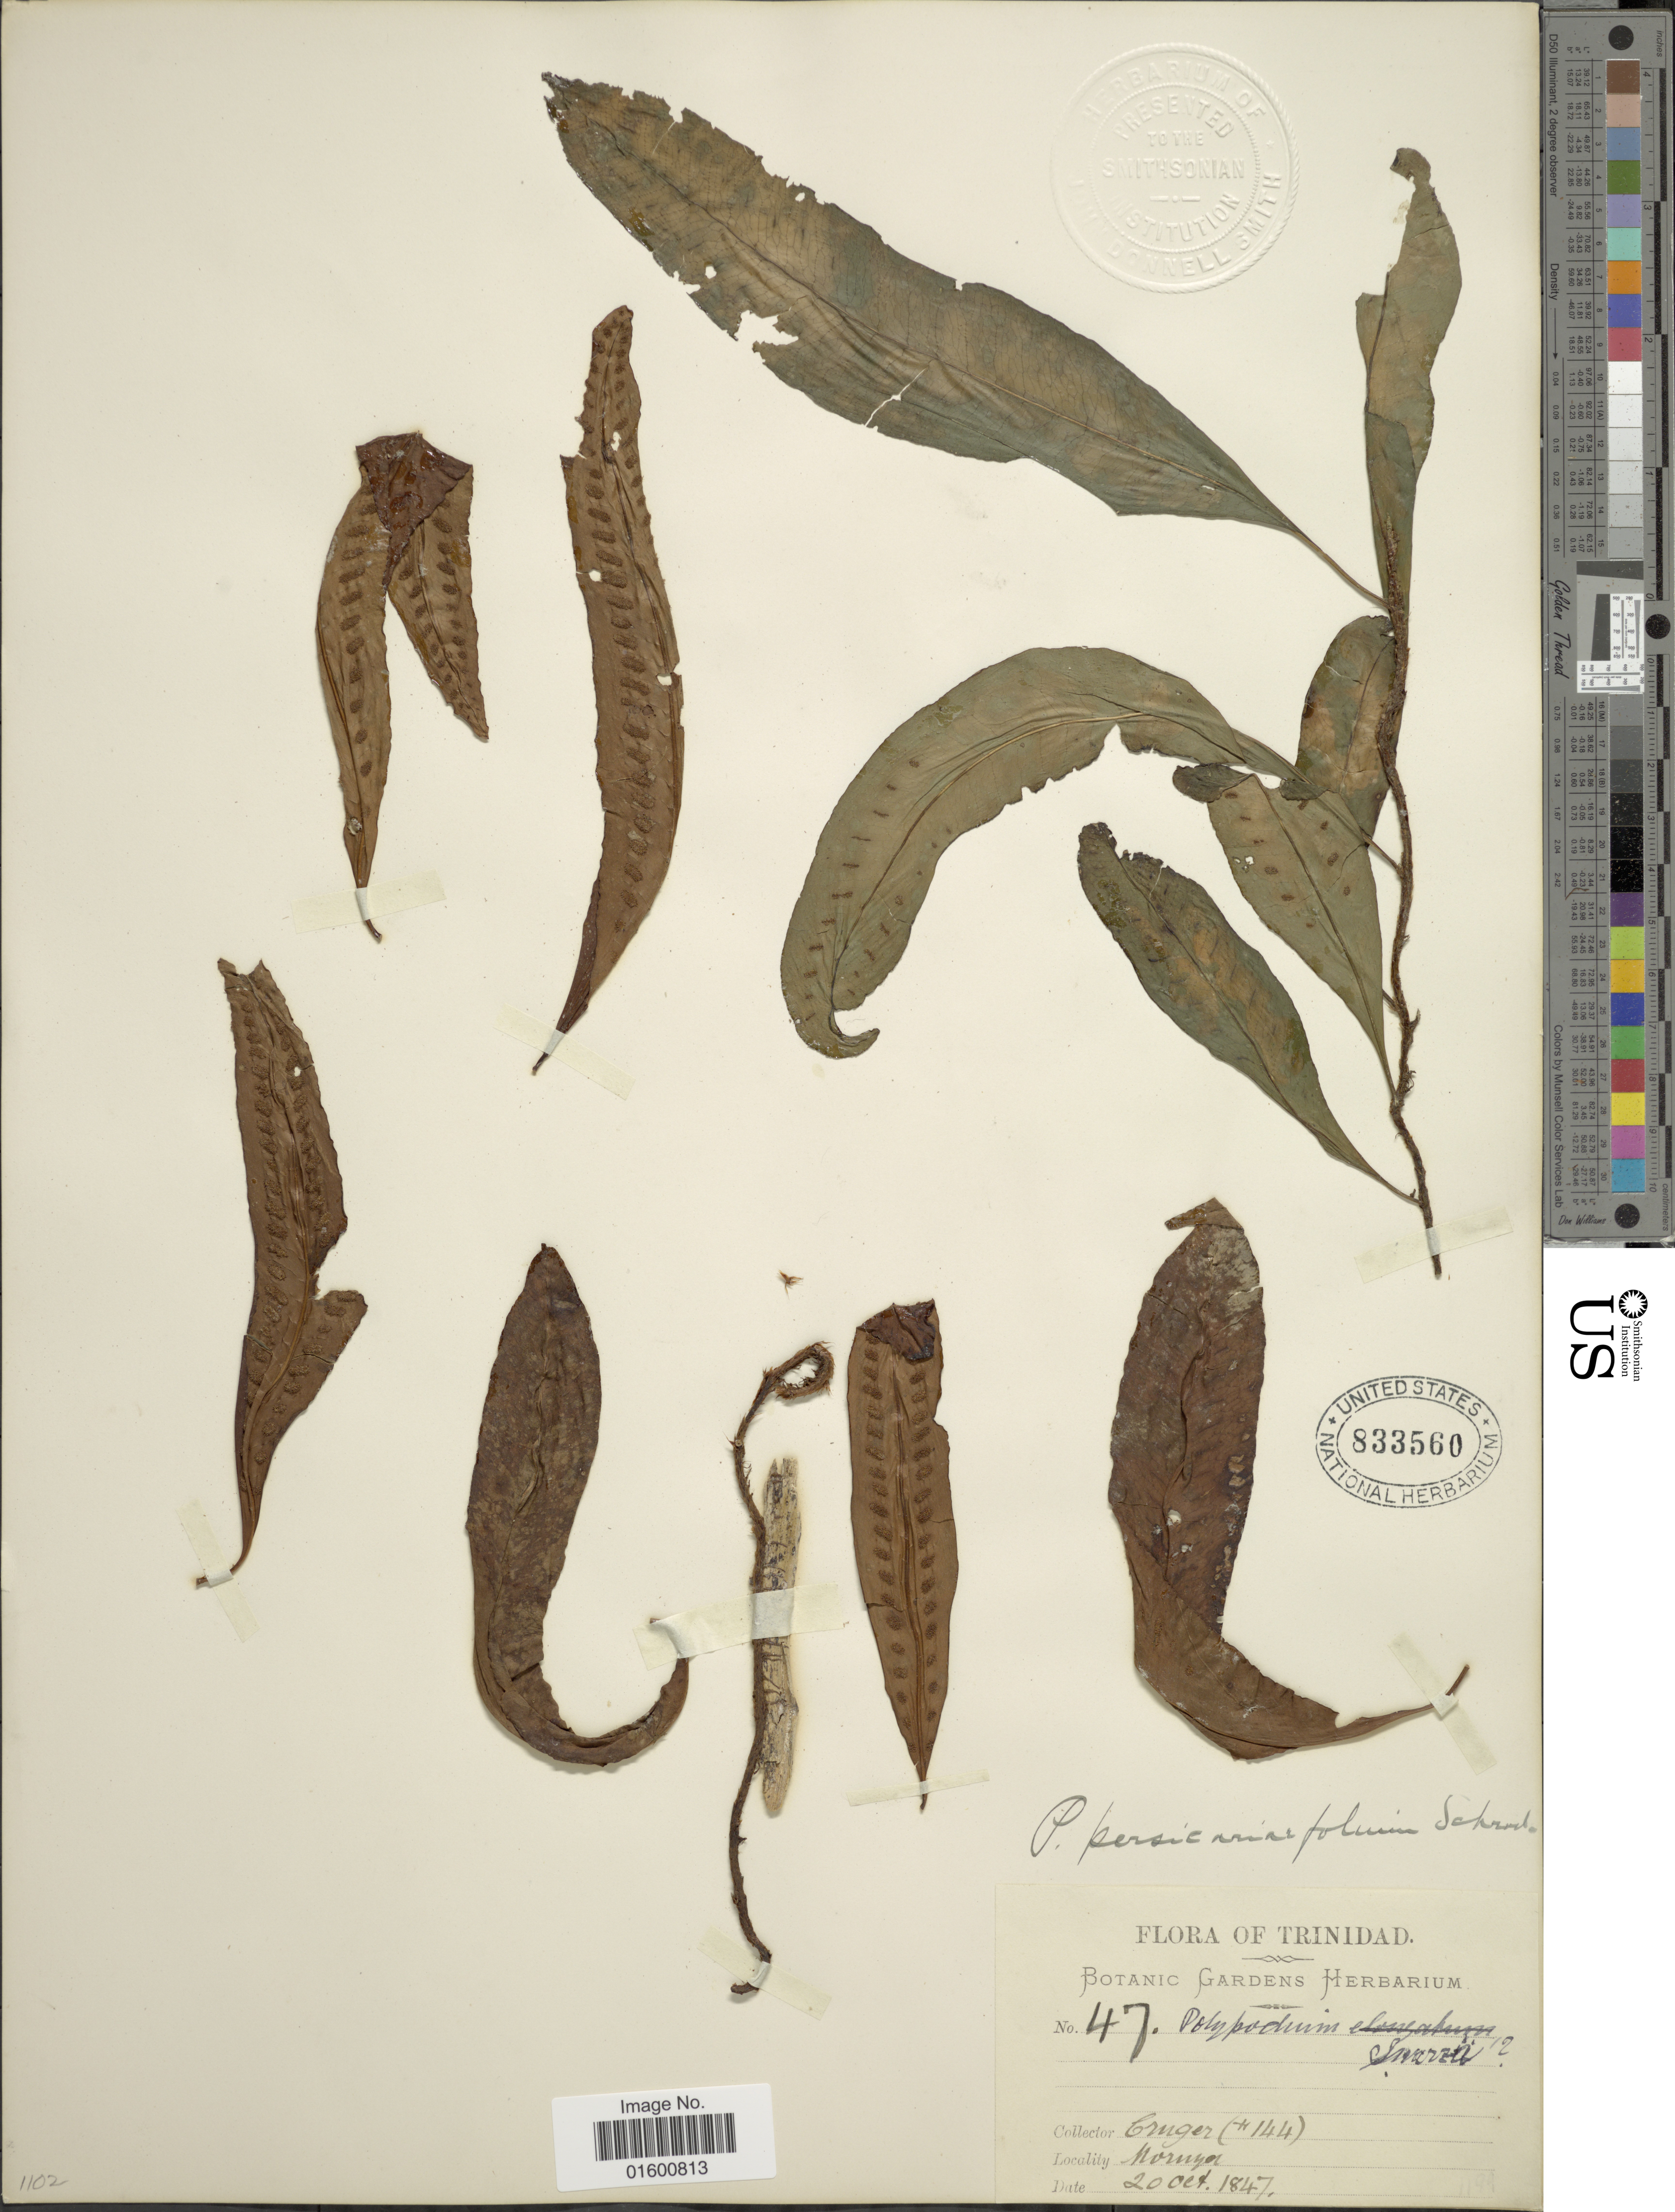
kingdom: Plantae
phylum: Tracheophyta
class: Polypodiopsida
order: Polypodiales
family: Polypodiaceae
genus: Microgramma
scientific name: Microgramma persicariifolia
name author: (Schrad.) C. Presl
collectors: -. Cruger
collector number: H144*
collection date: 1847-10-20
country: Trinidad and Tobago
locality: Trinidad, Moruga [interpreted]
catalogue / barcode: US 833560